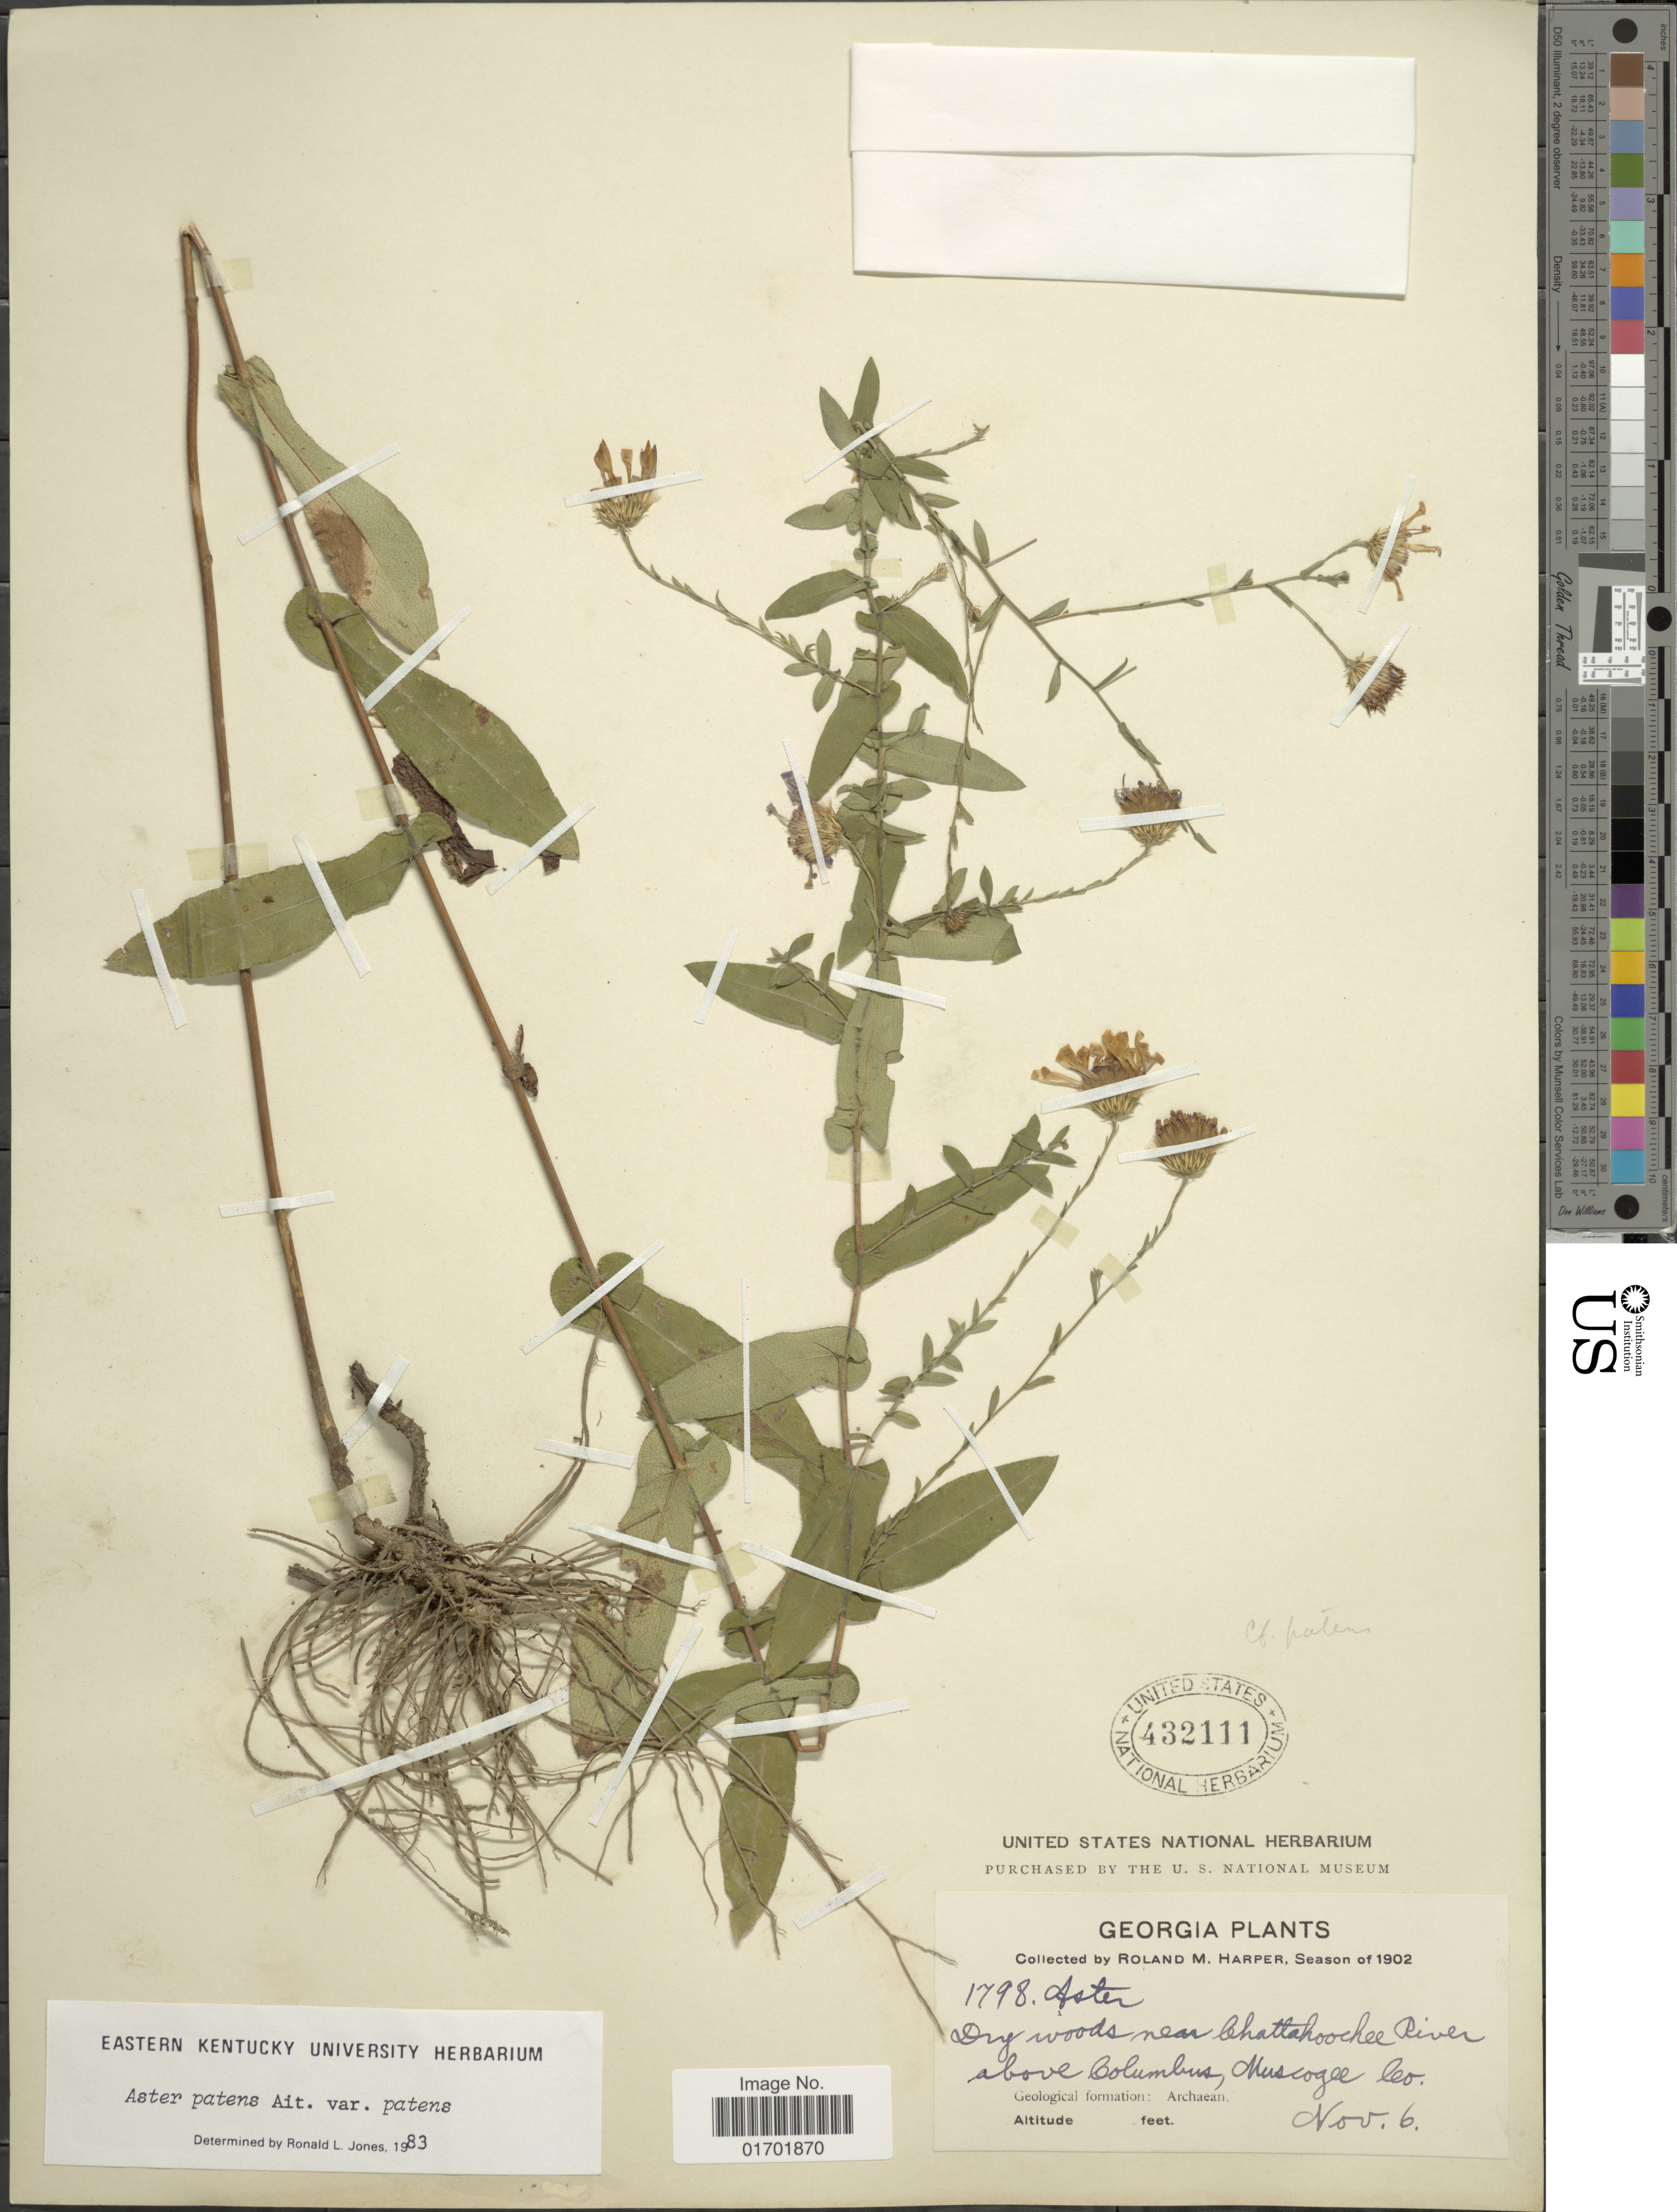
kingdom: Plantae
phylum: Tracheophyta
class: Magnoliopsida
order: Asterales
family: Asteraceae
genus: Symphyotrichum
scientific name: Symphyotrichum patens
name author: (Aiton) G.L. Nesom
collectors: R. M. Harper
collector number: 1798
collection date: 1902-11-06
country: United States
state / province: Georgia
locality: Near Chattahoochee River above Columbus, Muscogee Co., Archaean.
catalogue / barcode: US 432111